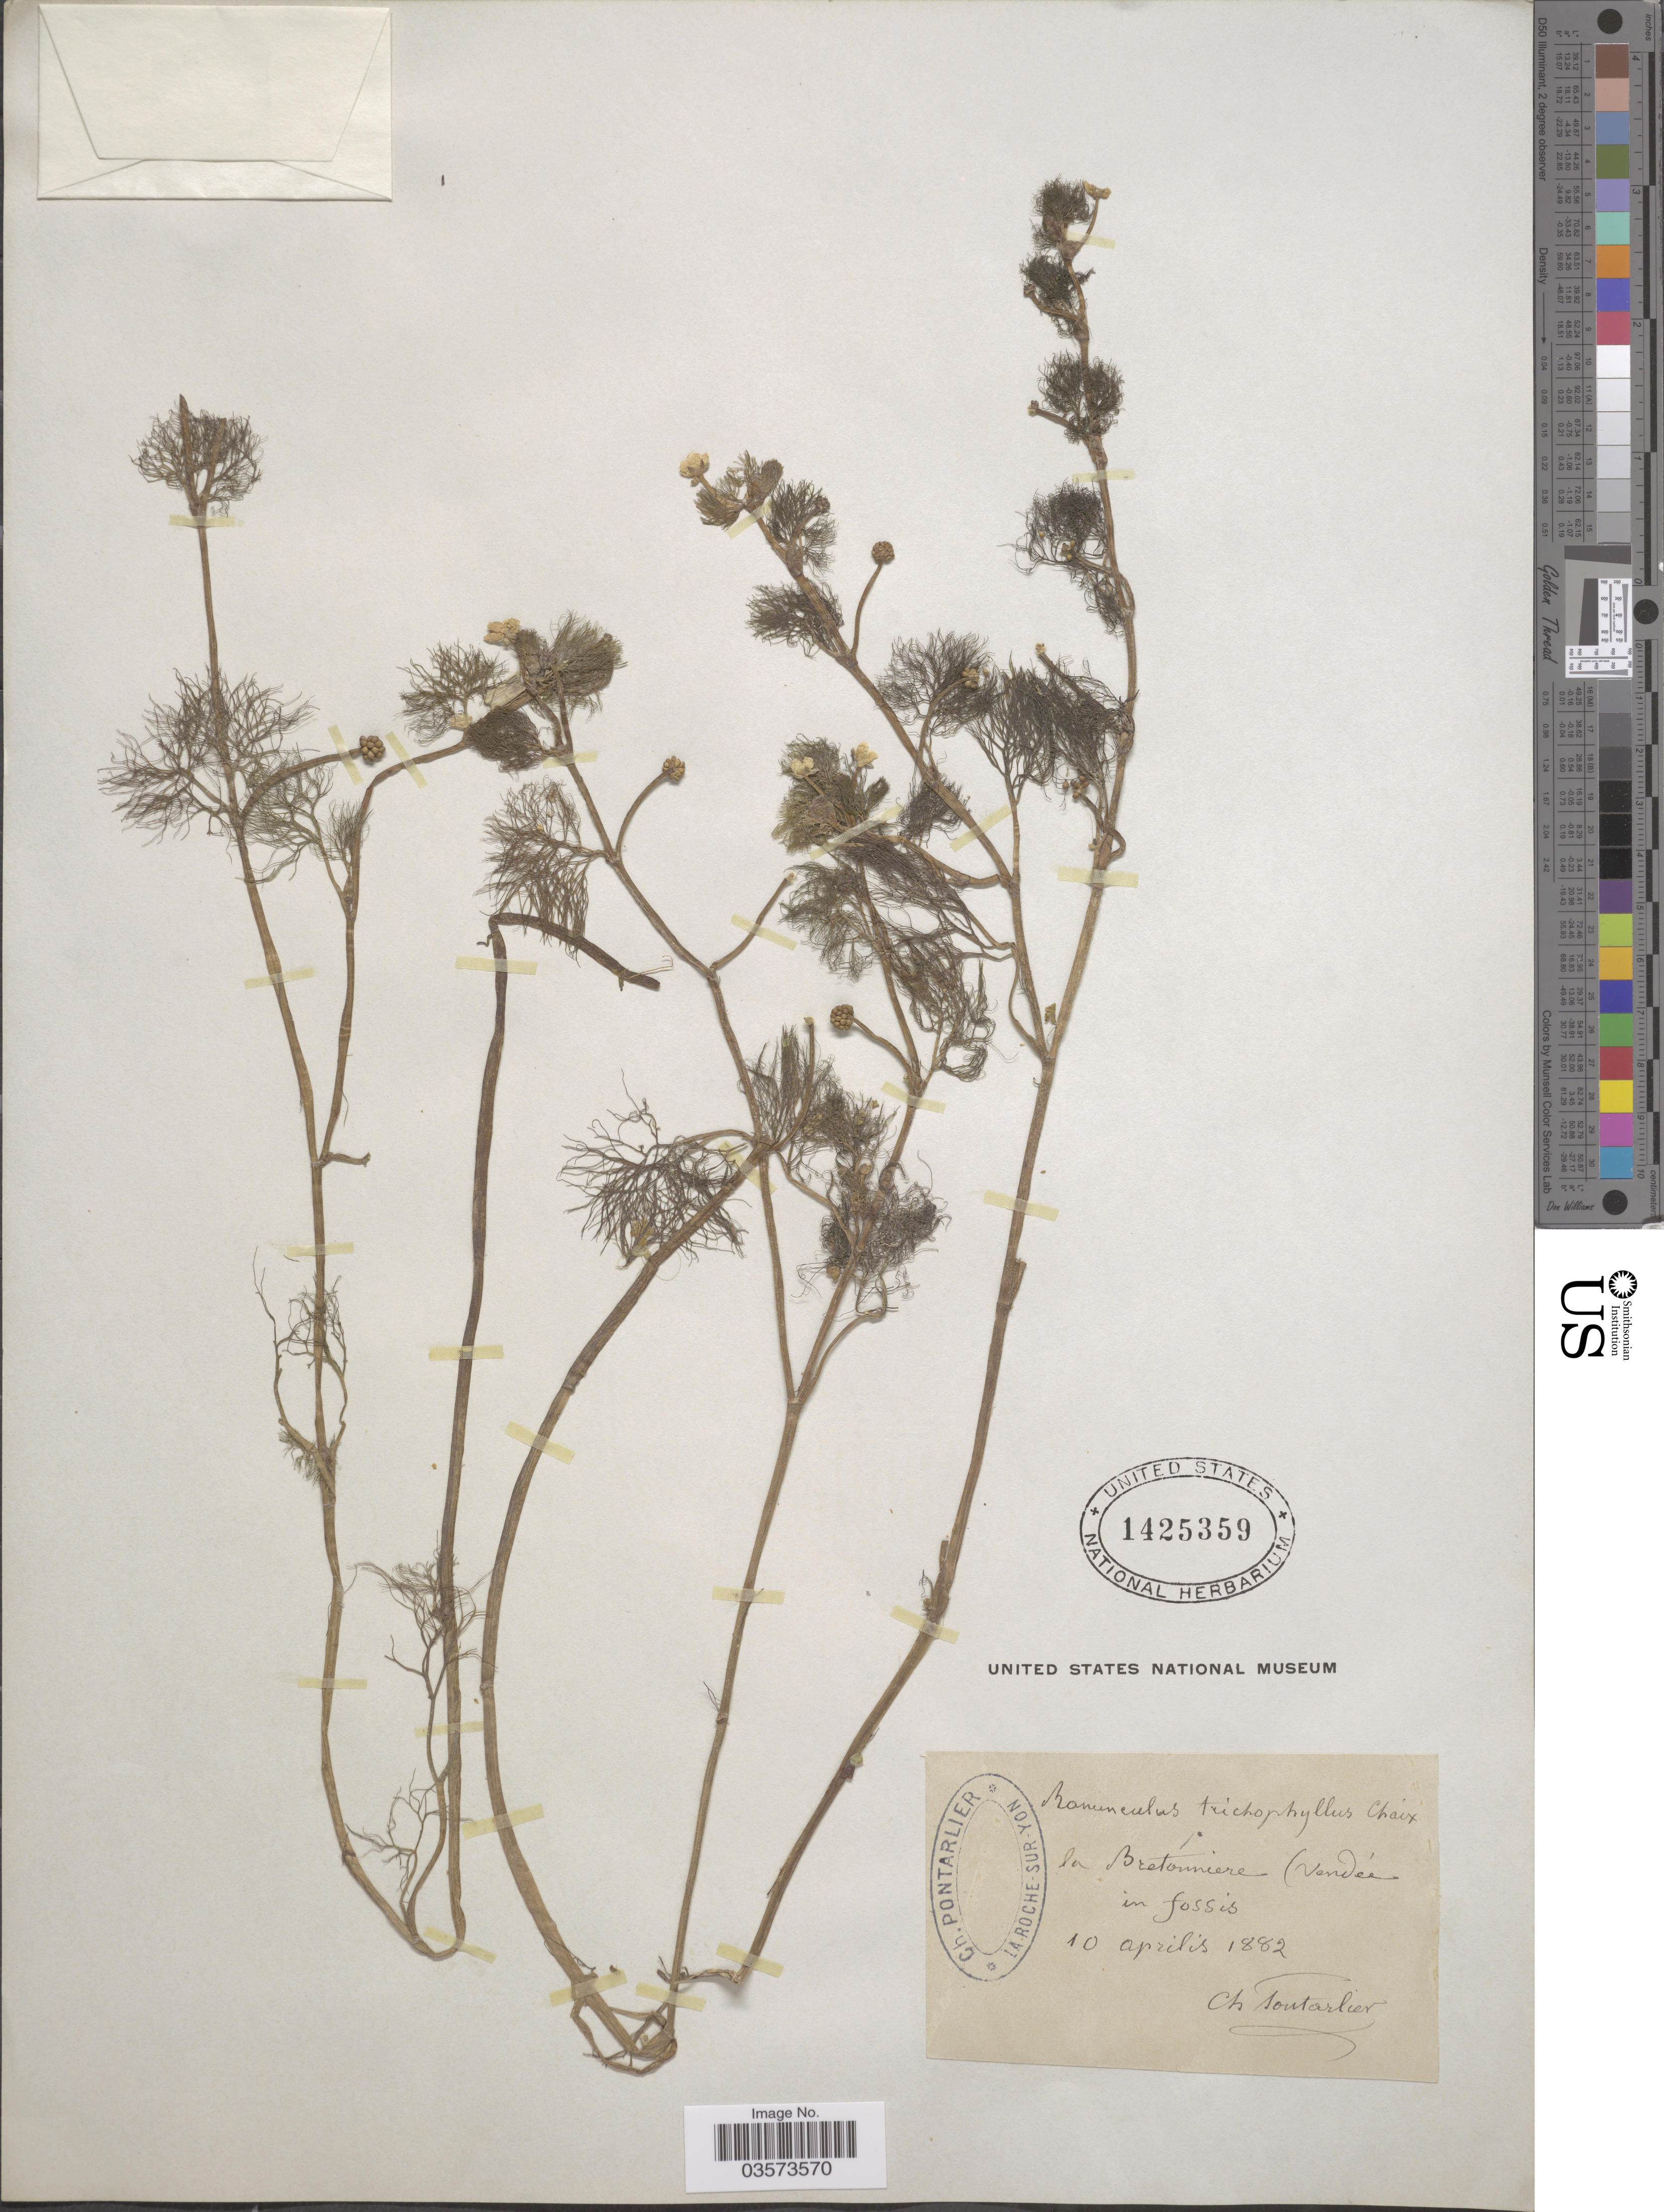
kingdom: Plantae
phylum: Tracheophyta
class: Magnoliopsida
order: Ranunculales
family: Ranunculaceae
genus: Ranunculus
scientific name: Ranunculus trichophyllus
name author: Chaix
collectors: C. Pontarlier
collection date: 1882-04-10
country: France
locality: La Bretonniere (Vandée).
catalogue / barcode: US 1425359